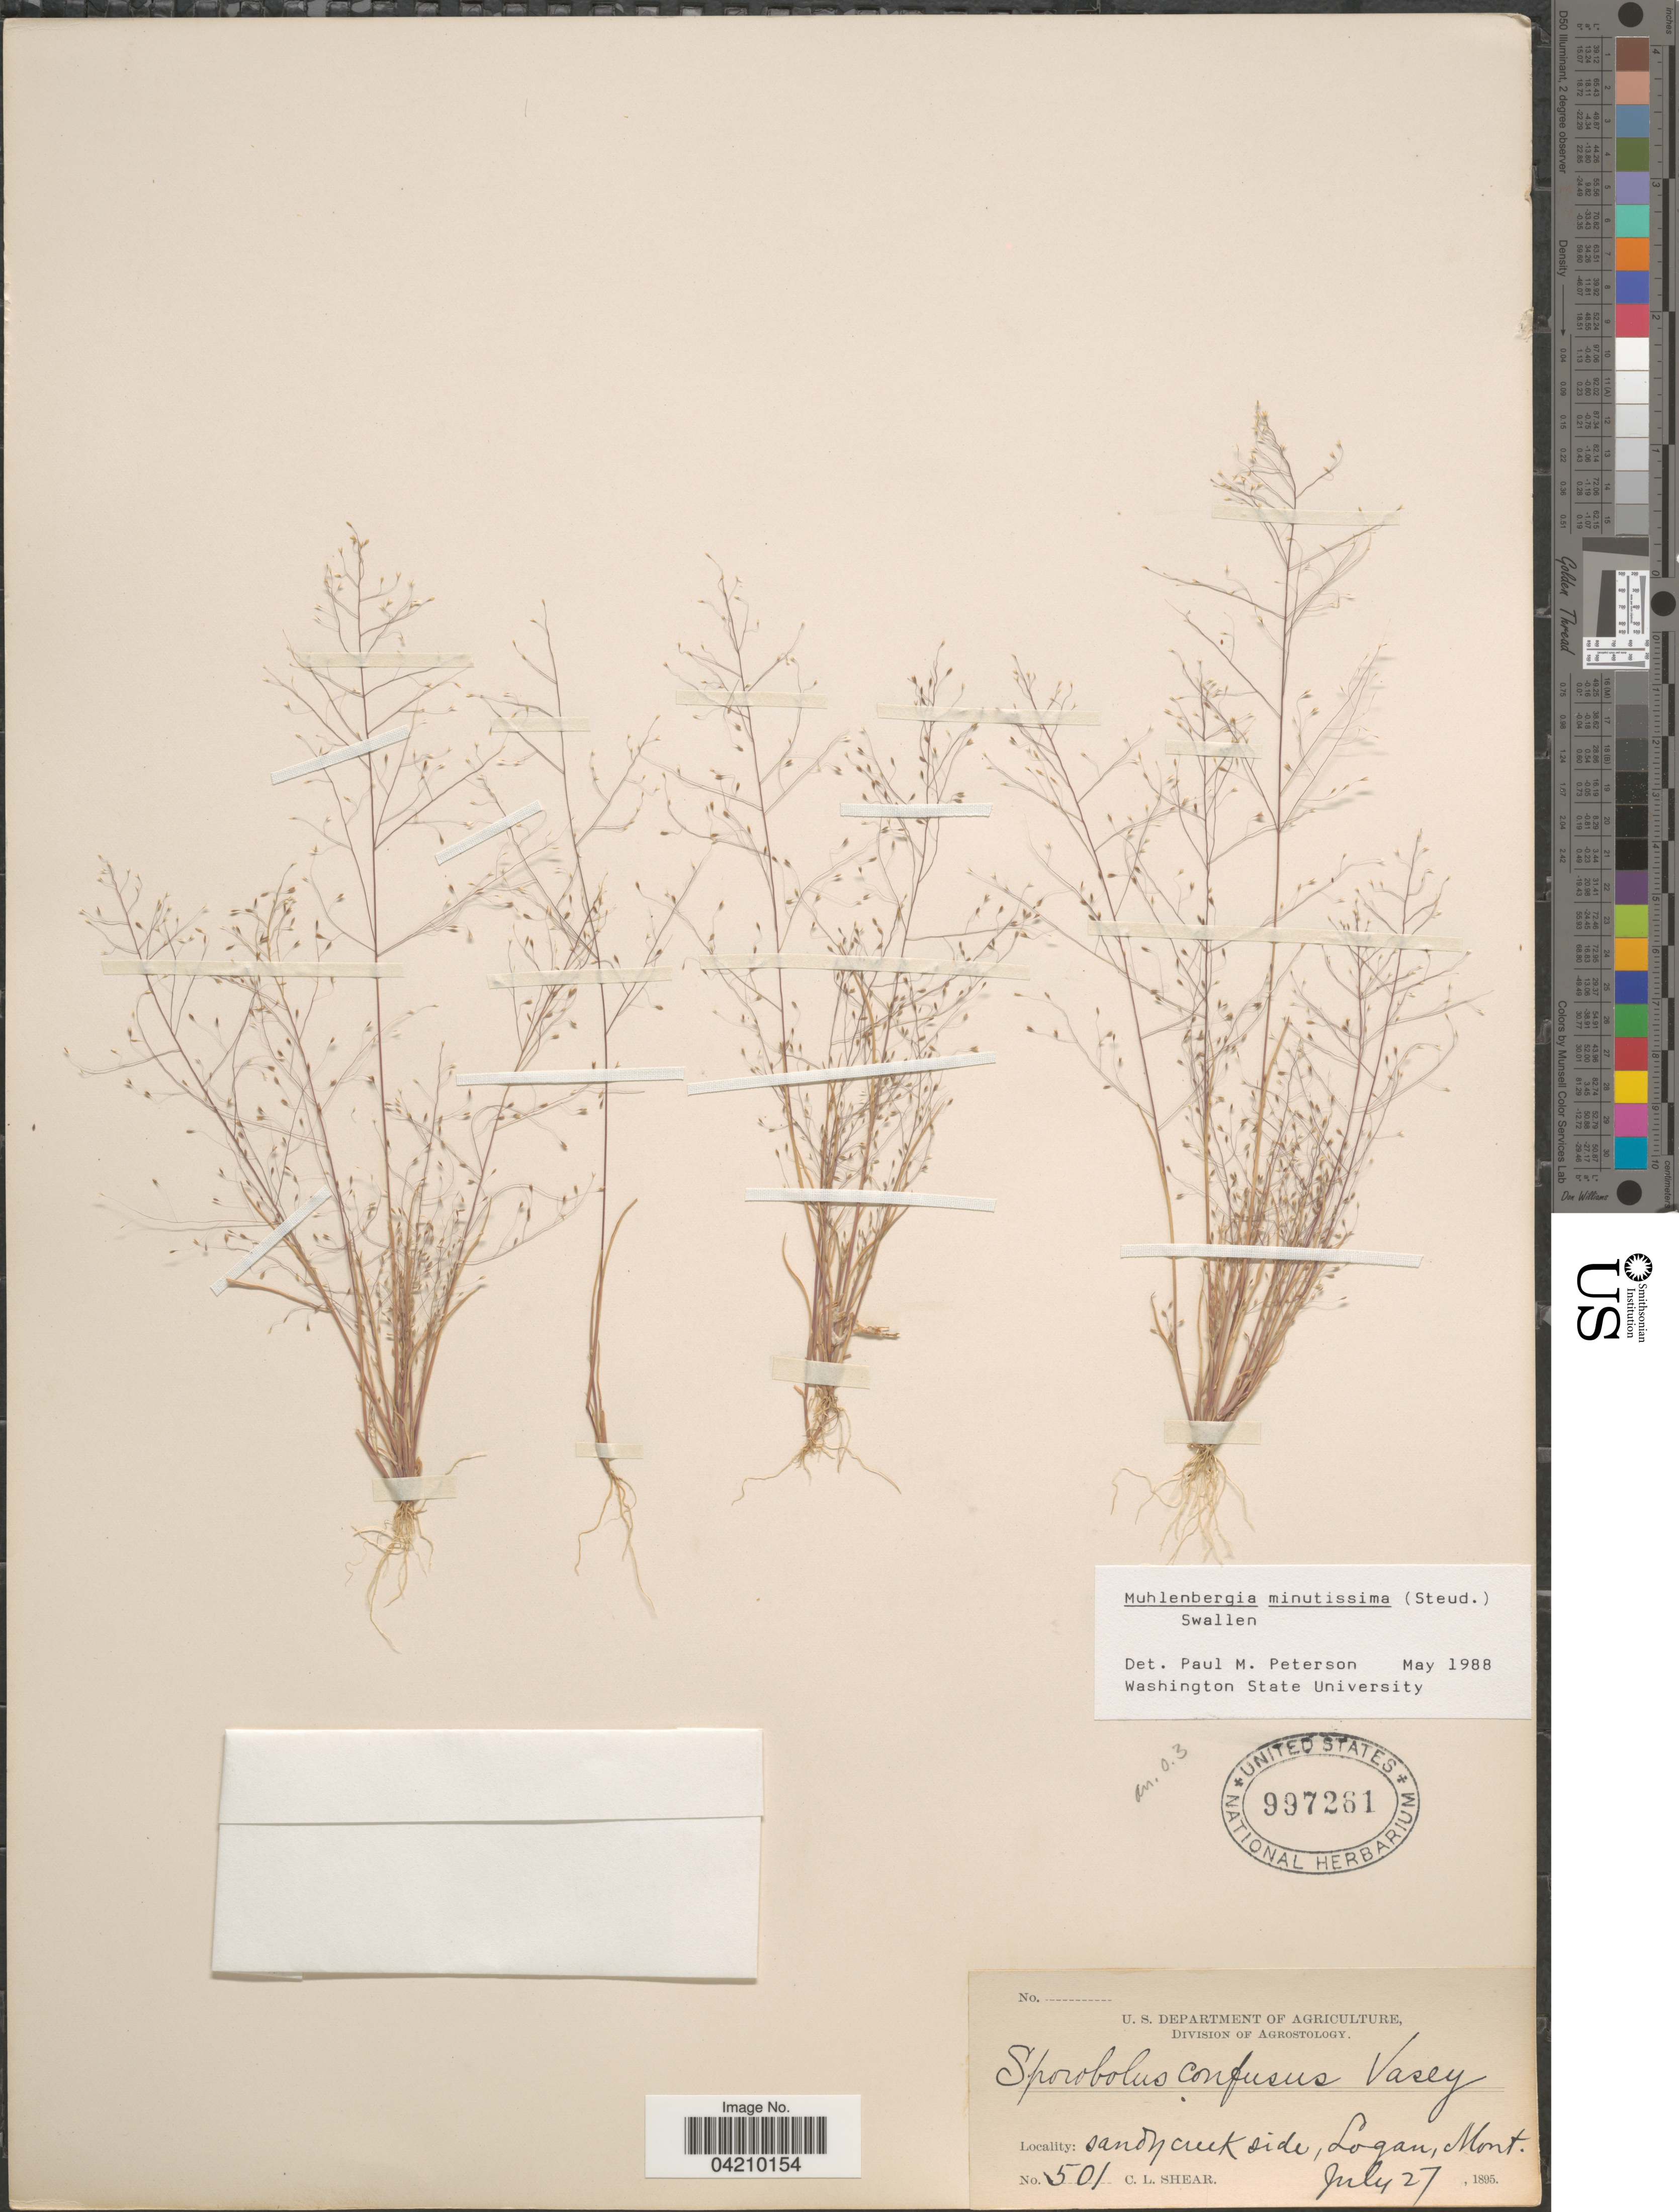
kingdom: Plantae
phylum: Tracheophyta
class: Liliopsida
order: Poales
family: Poaceae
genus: Muhlenbergia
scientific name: Muhlenbergia minutissima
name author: (Steud.) Swallen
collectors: C. L. Shear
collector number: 501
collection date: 1895-07-27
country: United States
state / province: Montana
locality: Sandy creek side, Logan.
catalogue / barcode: US 997261